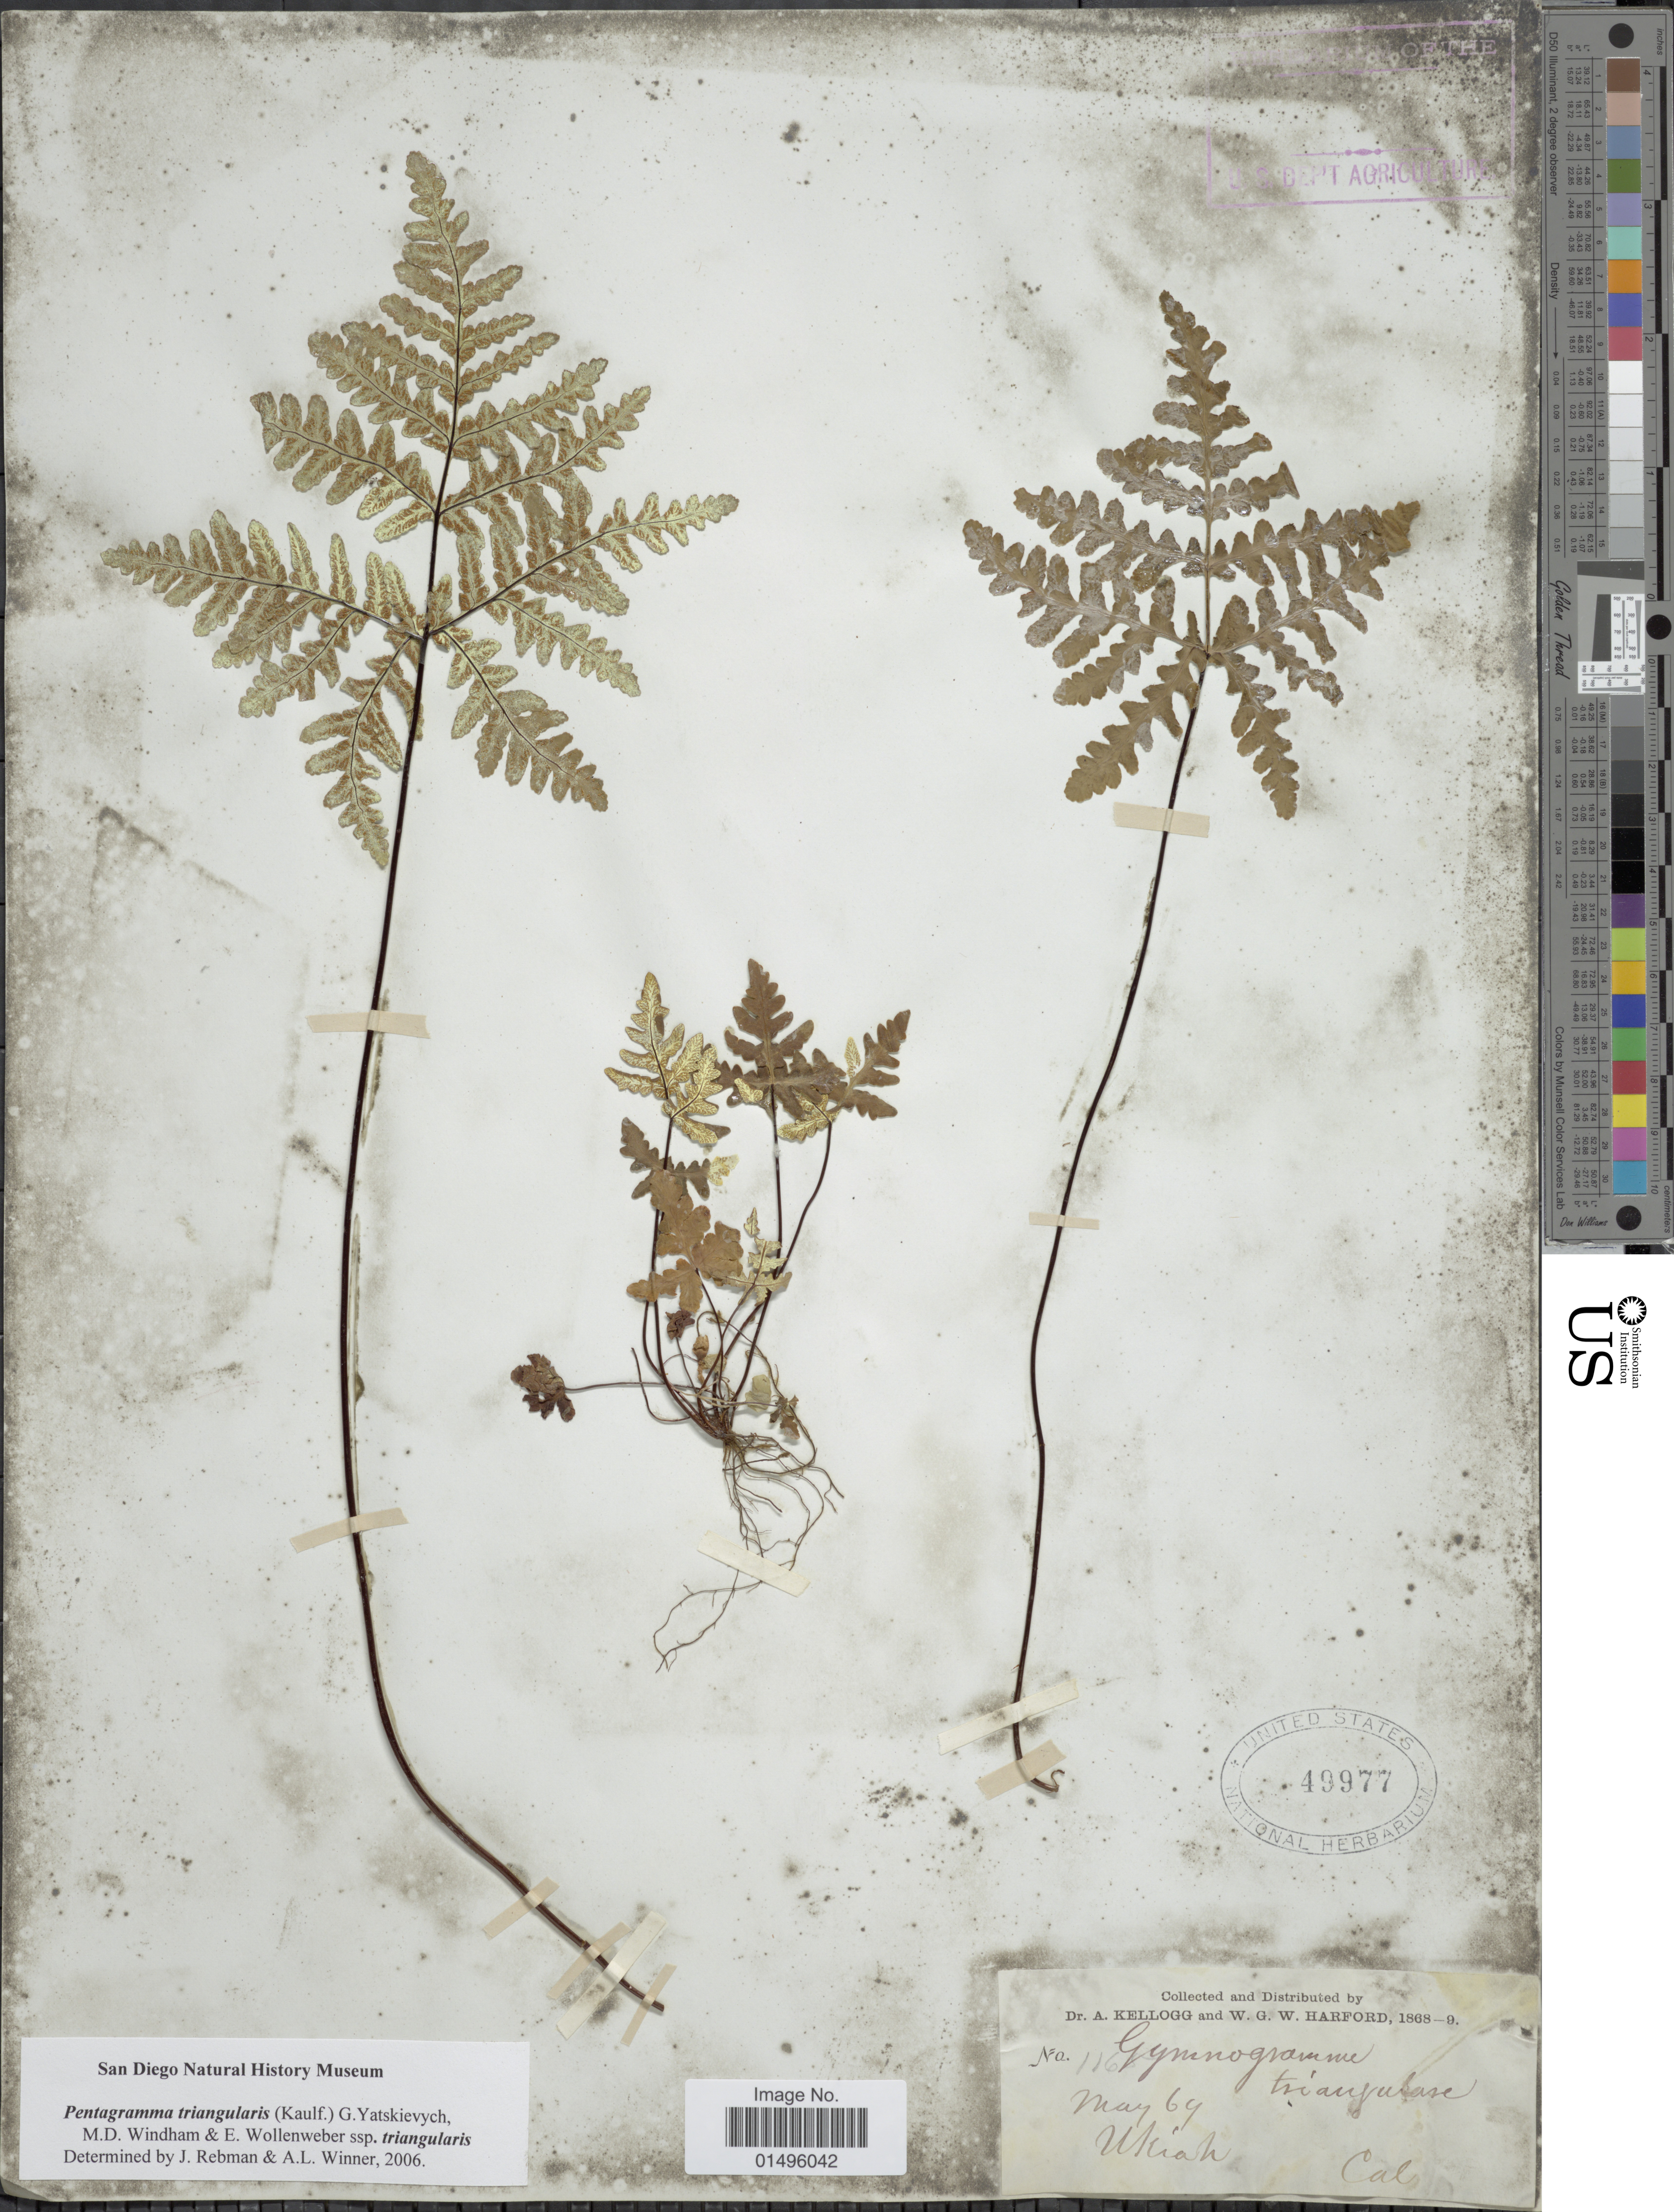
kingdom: Plantae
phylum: Tracheophyta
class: Polypodiopsida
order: Polypodiales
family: Pteridaceae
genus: Pentagramma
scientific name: Pentagramma triangularis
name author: (Kaulf.) Yatsk. et al.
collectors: A. Kellog & W. G. W. Harford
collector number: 1165*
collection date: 1869-05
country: United States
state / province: California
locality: California, Ukiah.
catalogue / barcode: US 49977